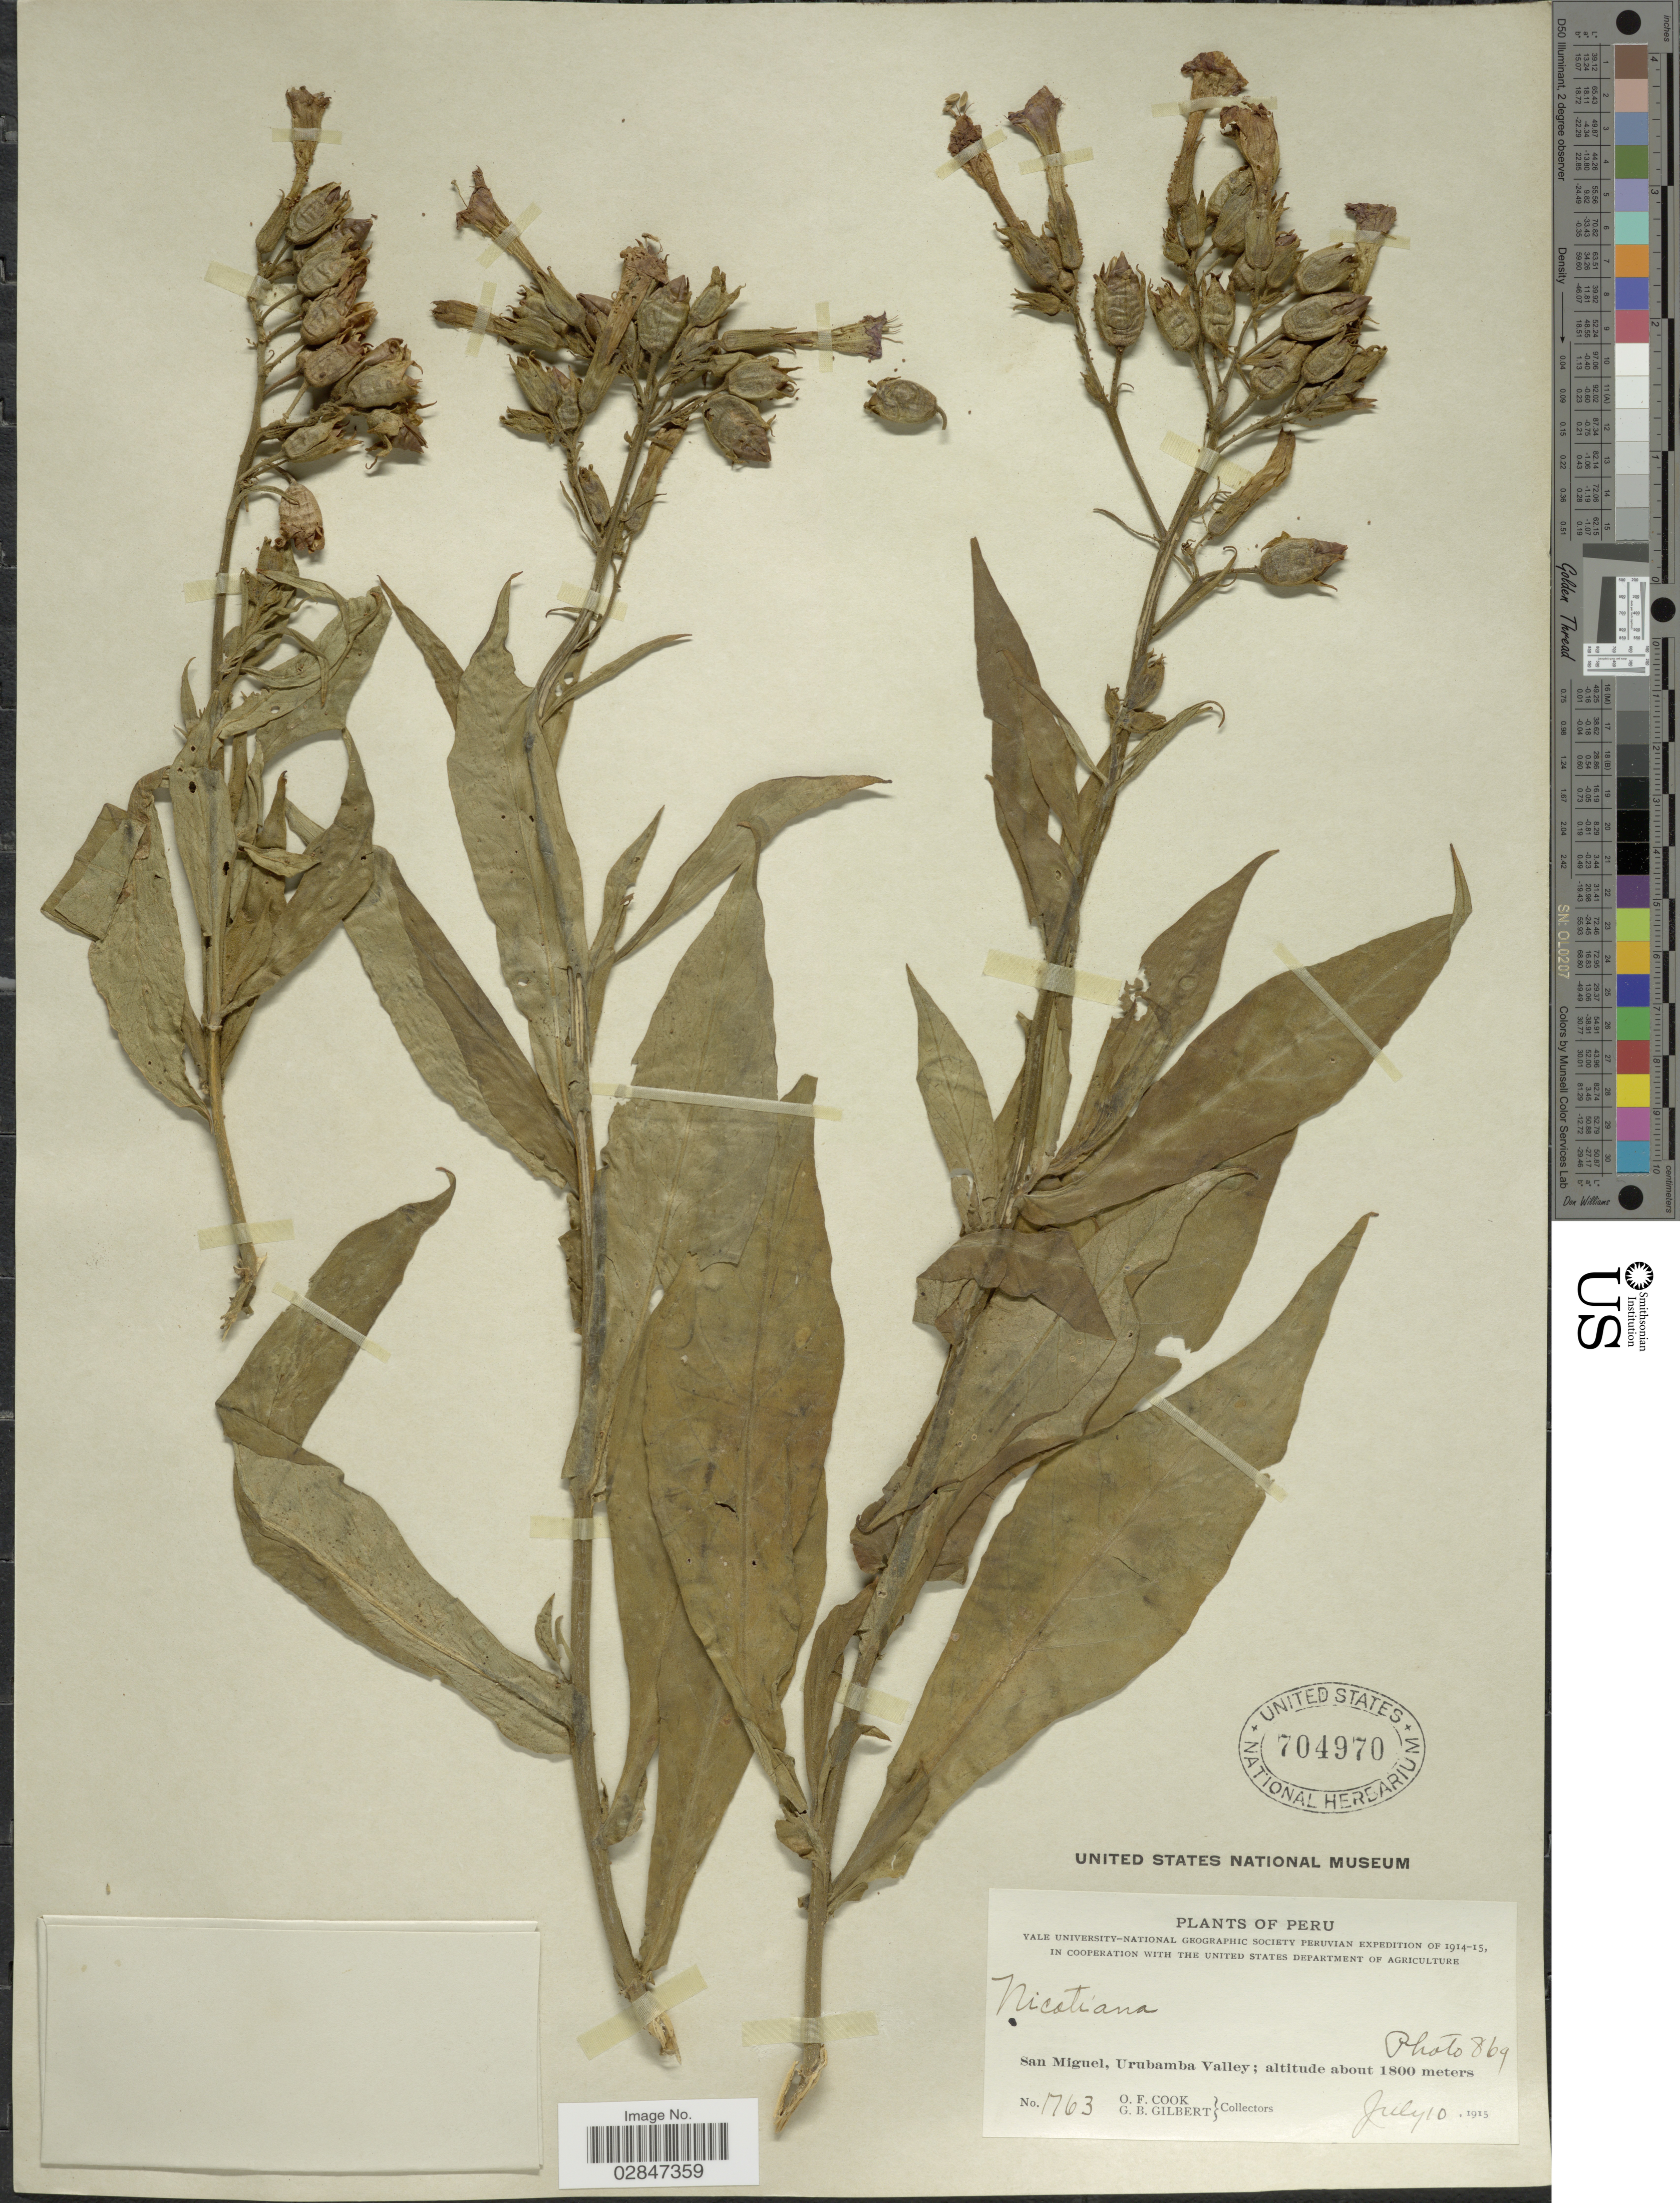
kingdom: Plantae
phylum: Tracheophyta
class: Magnoliopsida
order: Solanales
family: Solanaceae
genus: Nicotiana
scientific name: Nicotiana tabacum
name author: L.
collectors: O. F. Cook & G. B. Gilbert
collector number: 1763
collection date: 1915-07-10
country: Peru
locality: San Miguel, Urubamba Valley.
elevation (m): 1800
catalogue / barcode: US 704970